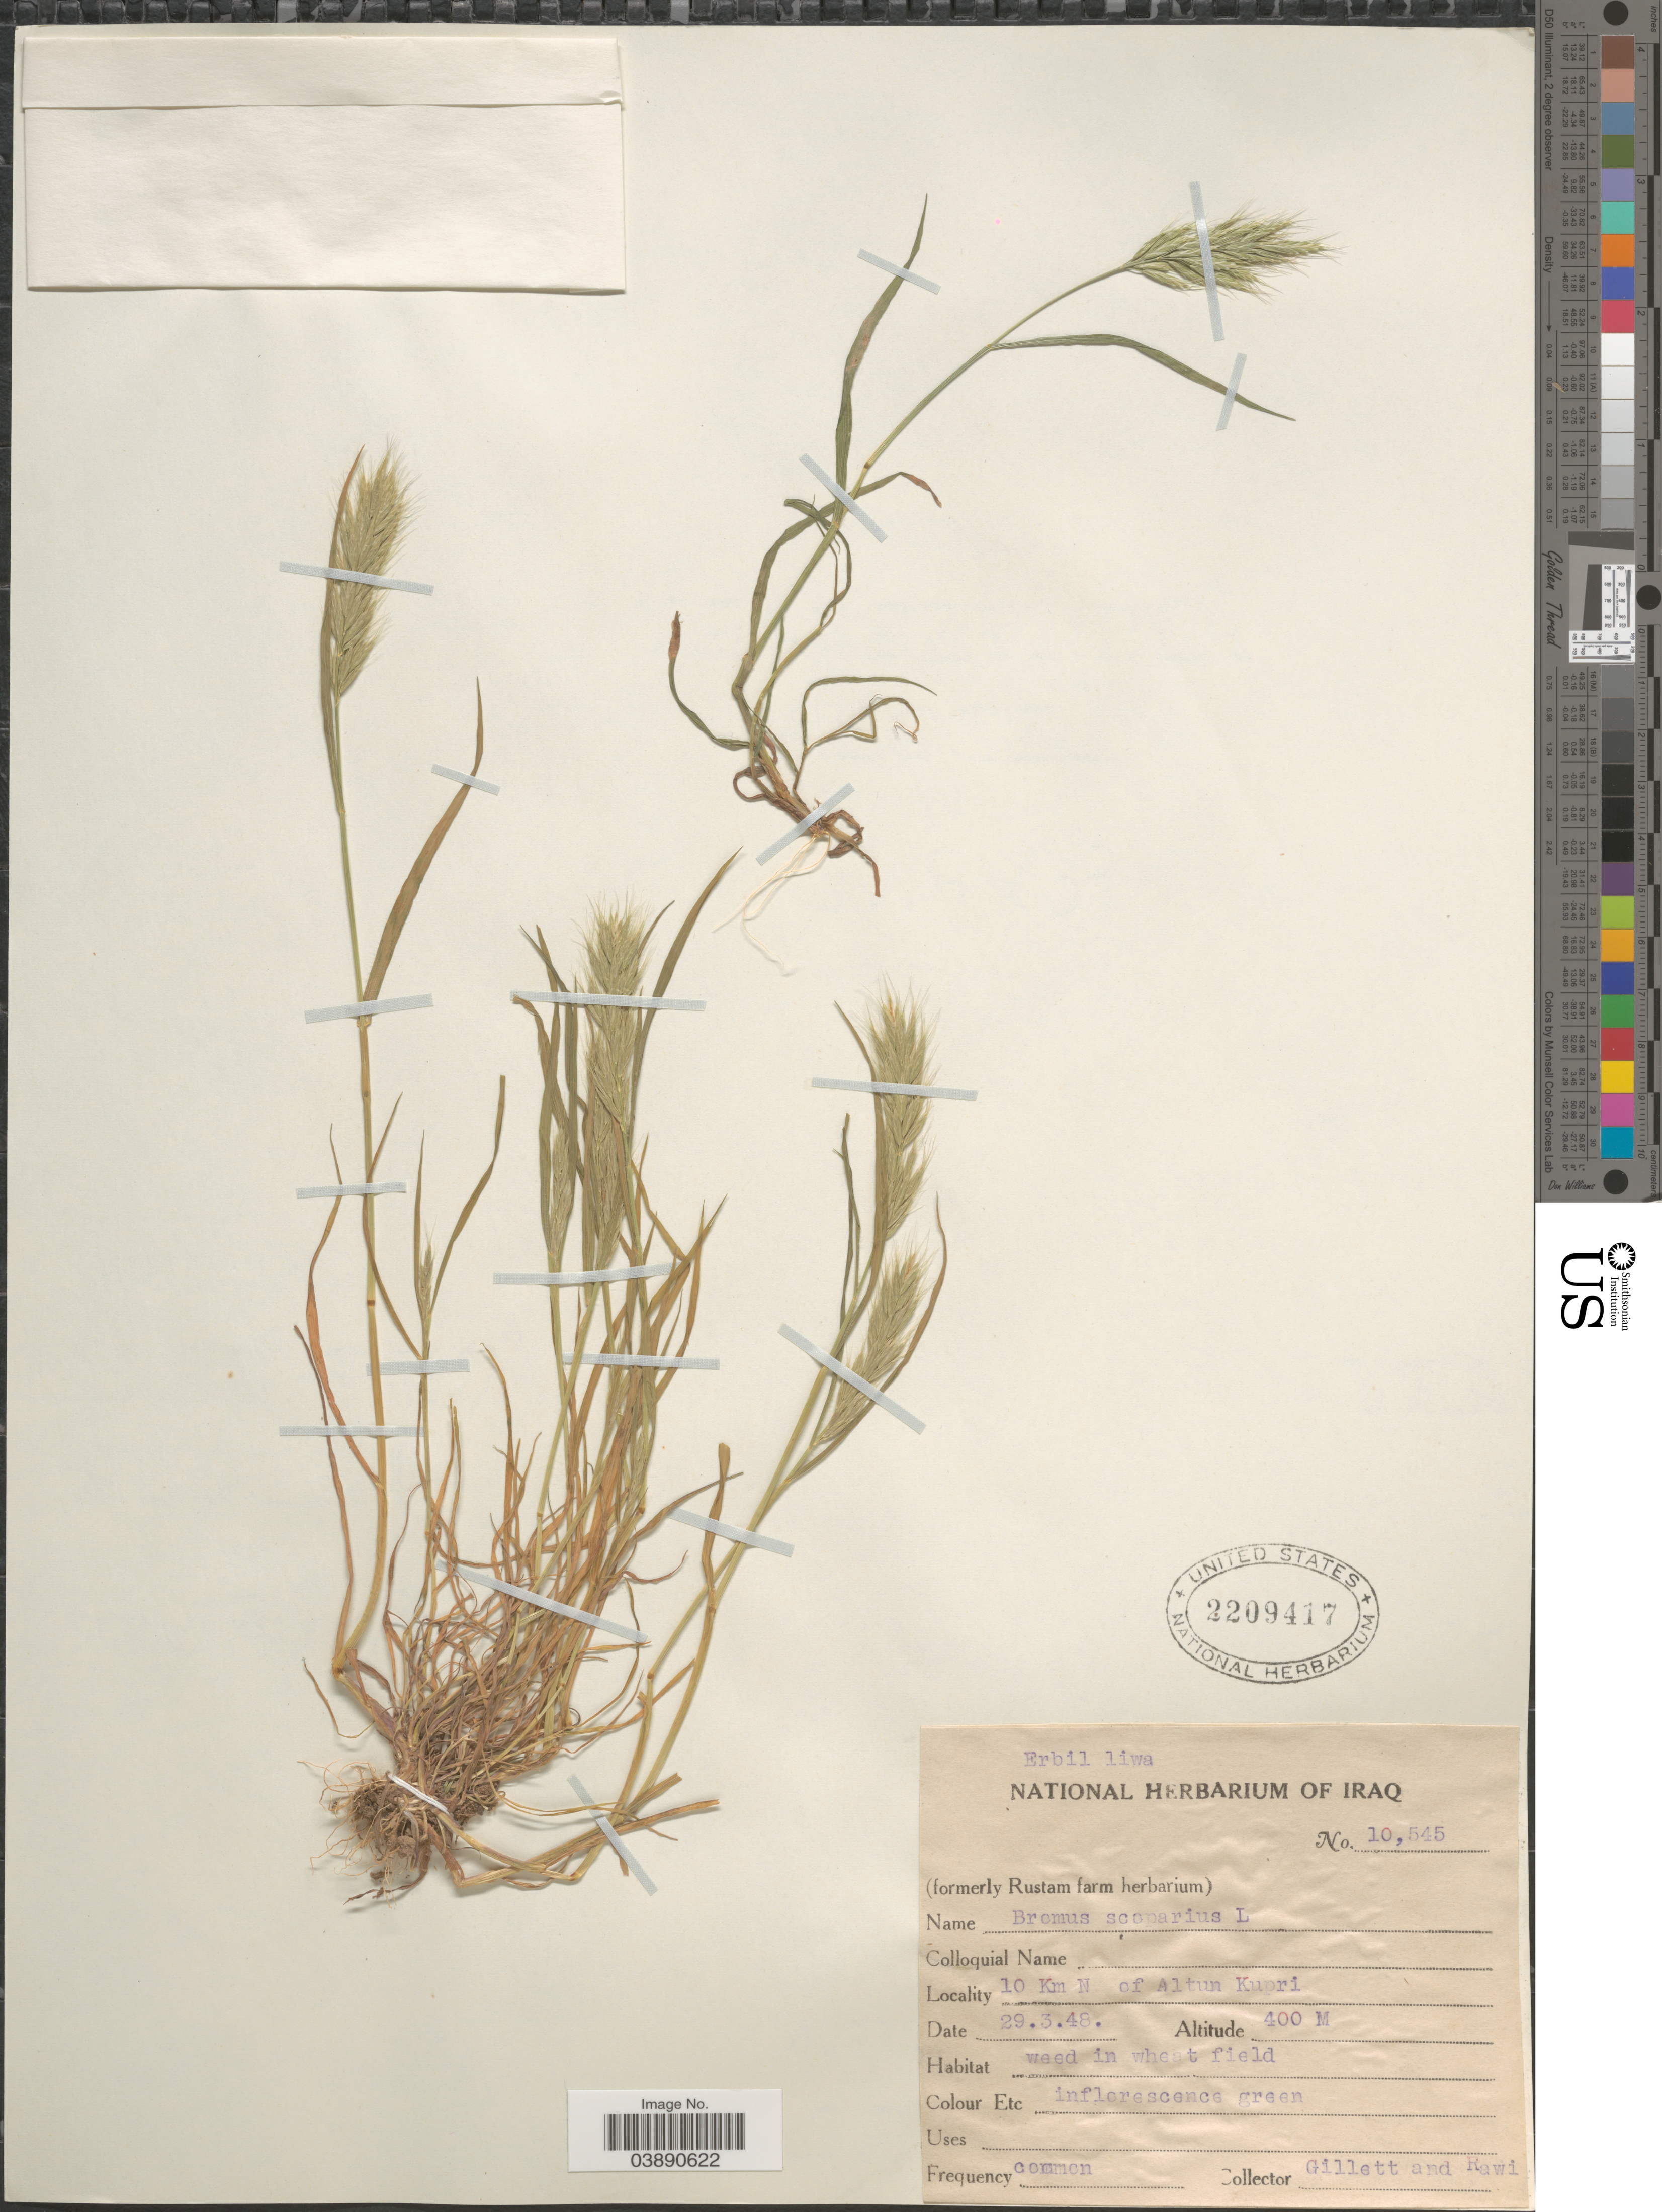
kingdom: Plantae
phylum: Tracheophyta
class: Liliopsida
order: Poales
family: Poaceae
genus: Bromus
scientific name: Bromus scoparius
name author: L.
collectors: Gillett, -- & -. Rawi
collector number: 10545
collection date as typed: Transcribed d/m/y: 29/3/48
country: Iraq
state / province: Arbīl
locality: Erbil liwa. 10 Km N of Altun Kupri.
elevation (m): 400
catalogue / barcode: US 2209417